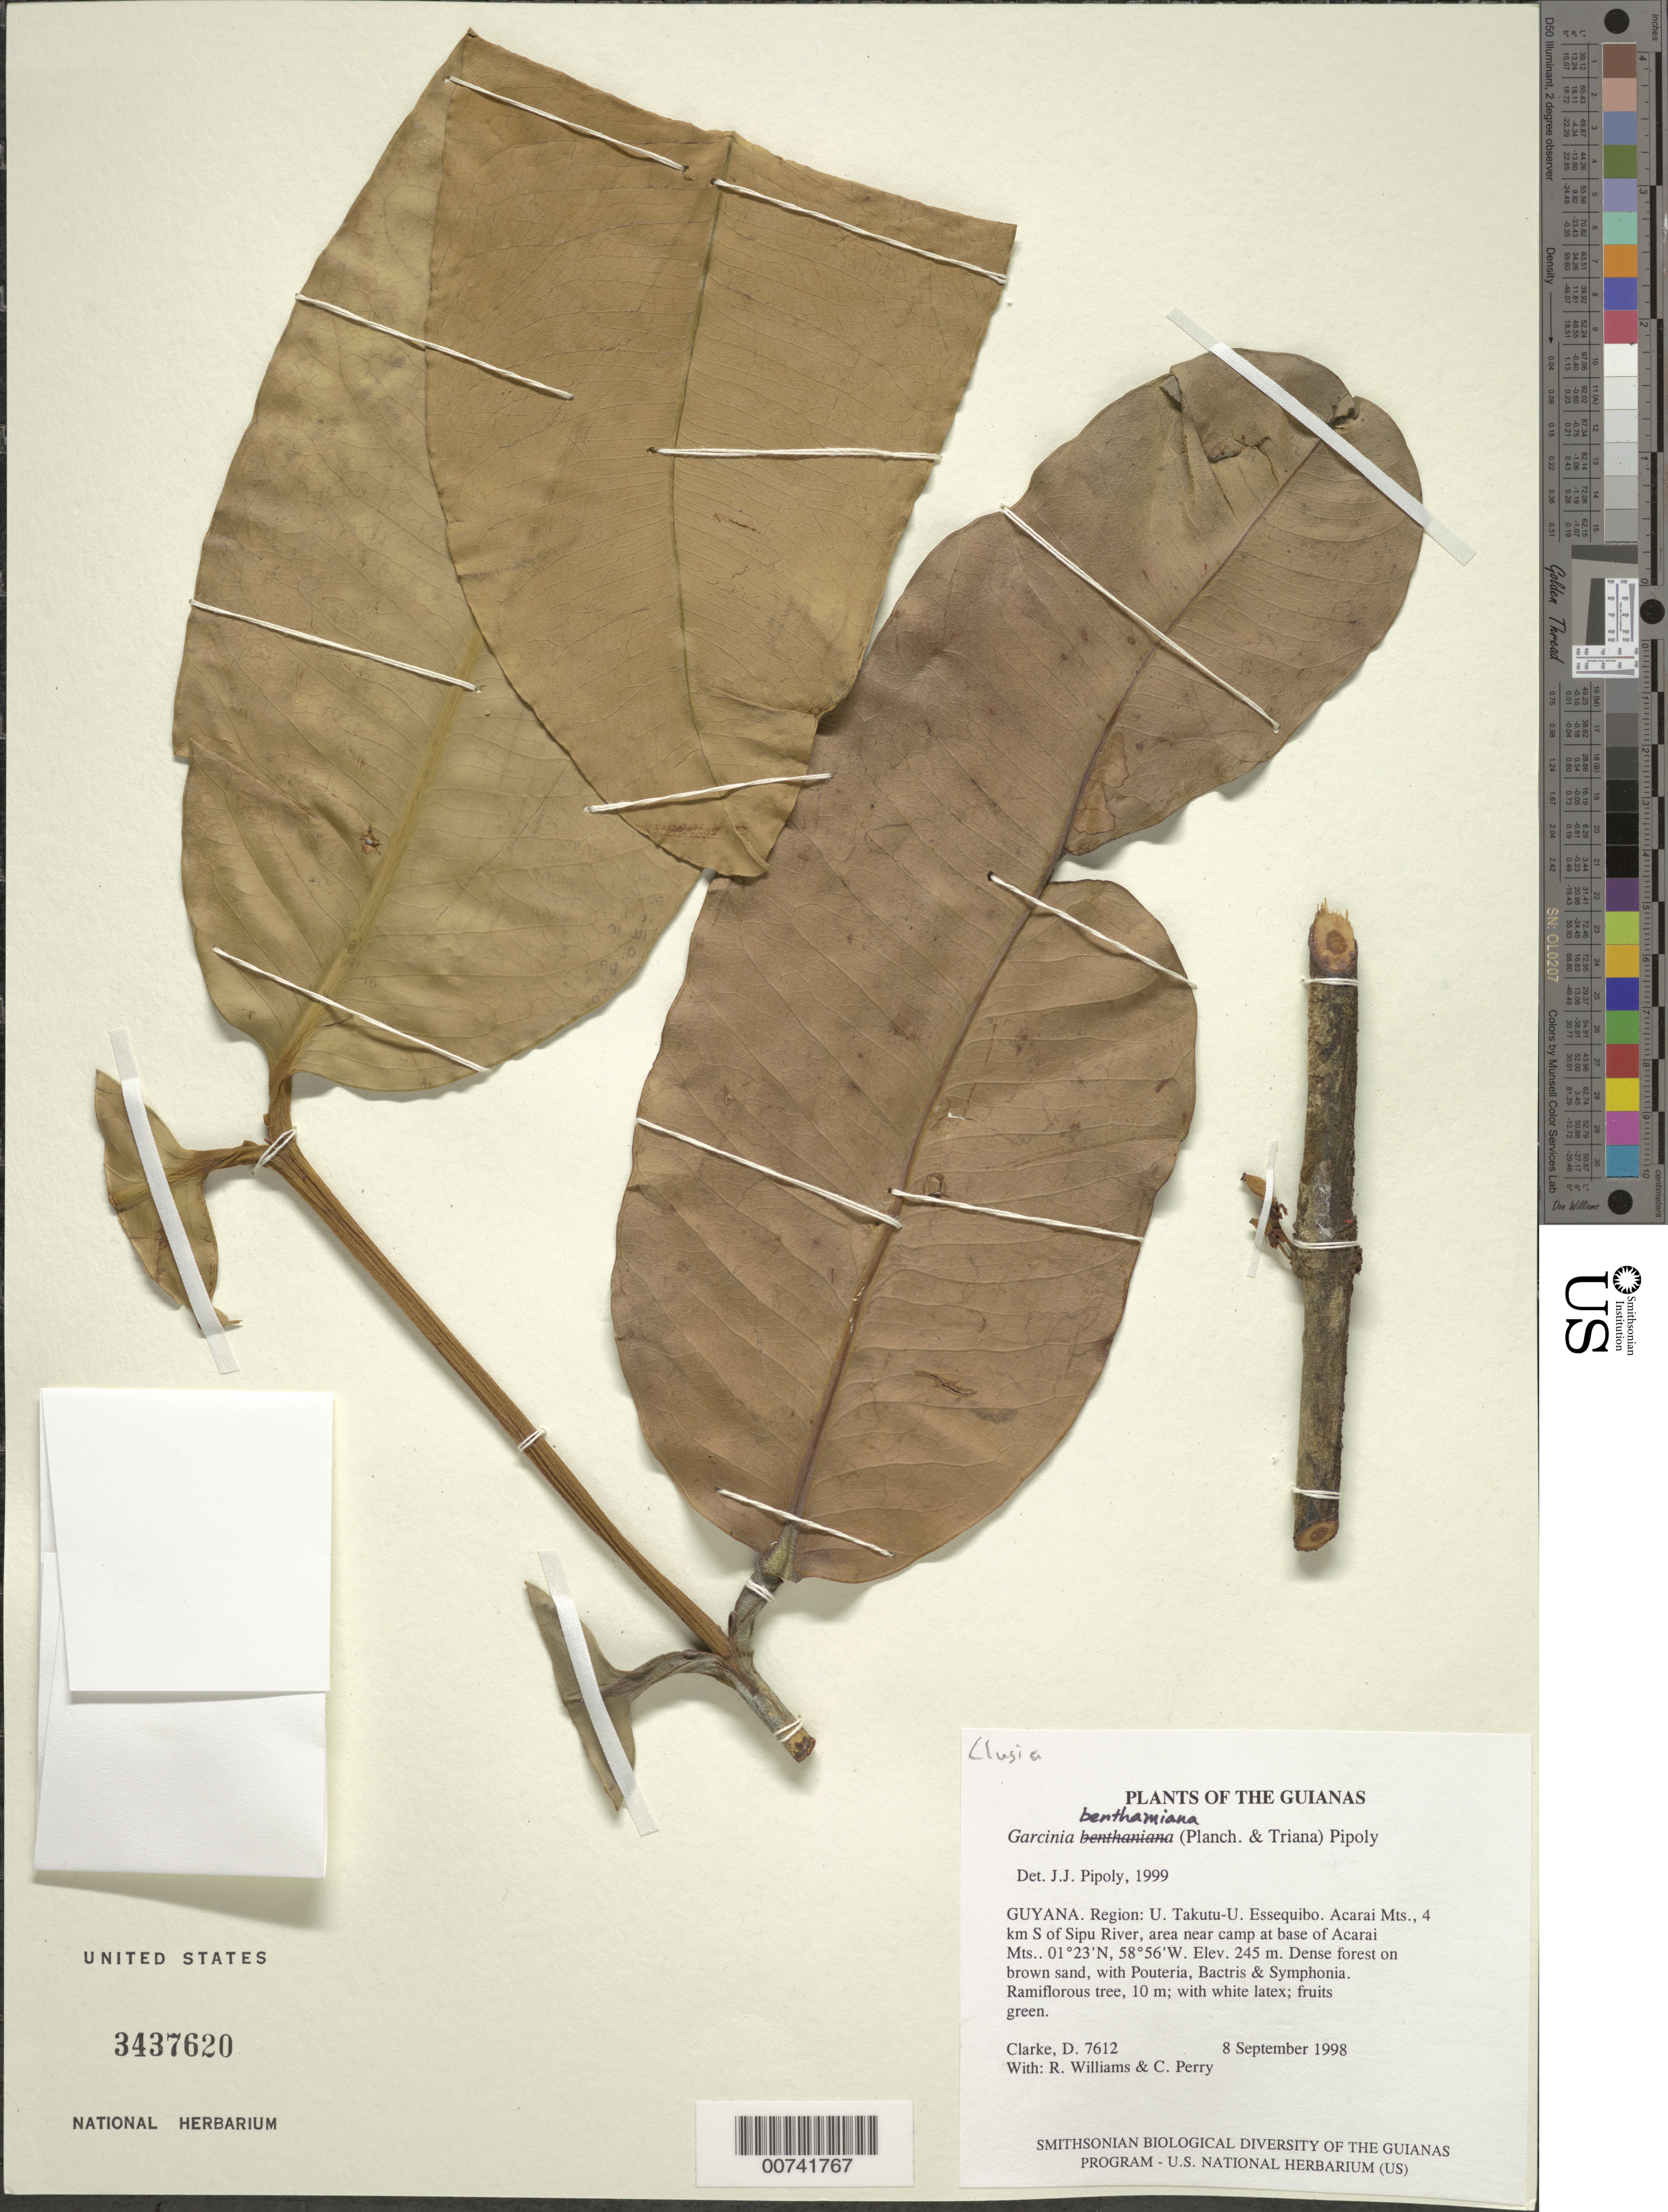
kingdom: Plantae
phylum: Tracheophyta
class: Magnoliopsida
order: Malpighiales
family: Clusiaceae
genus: Garcinia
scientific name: Garcinia benthamiana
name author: (Planch. & Triana) Pipoly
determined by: Pipoly, J. J., III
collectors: H. D. Clarke, R. Williams & C. Perry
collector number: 7612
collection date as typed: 8 September 1998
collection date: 1998-09-08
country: Guyana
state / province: U. Takutu-U. Essequibo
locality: Acarai Mts., 4 km S of Sipu River, area near camp at base of Acarai Mts.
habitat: Dense forest on brown sand, with Pouteria, Bactris & Symphonia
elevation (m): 245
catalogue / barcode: US 3437620